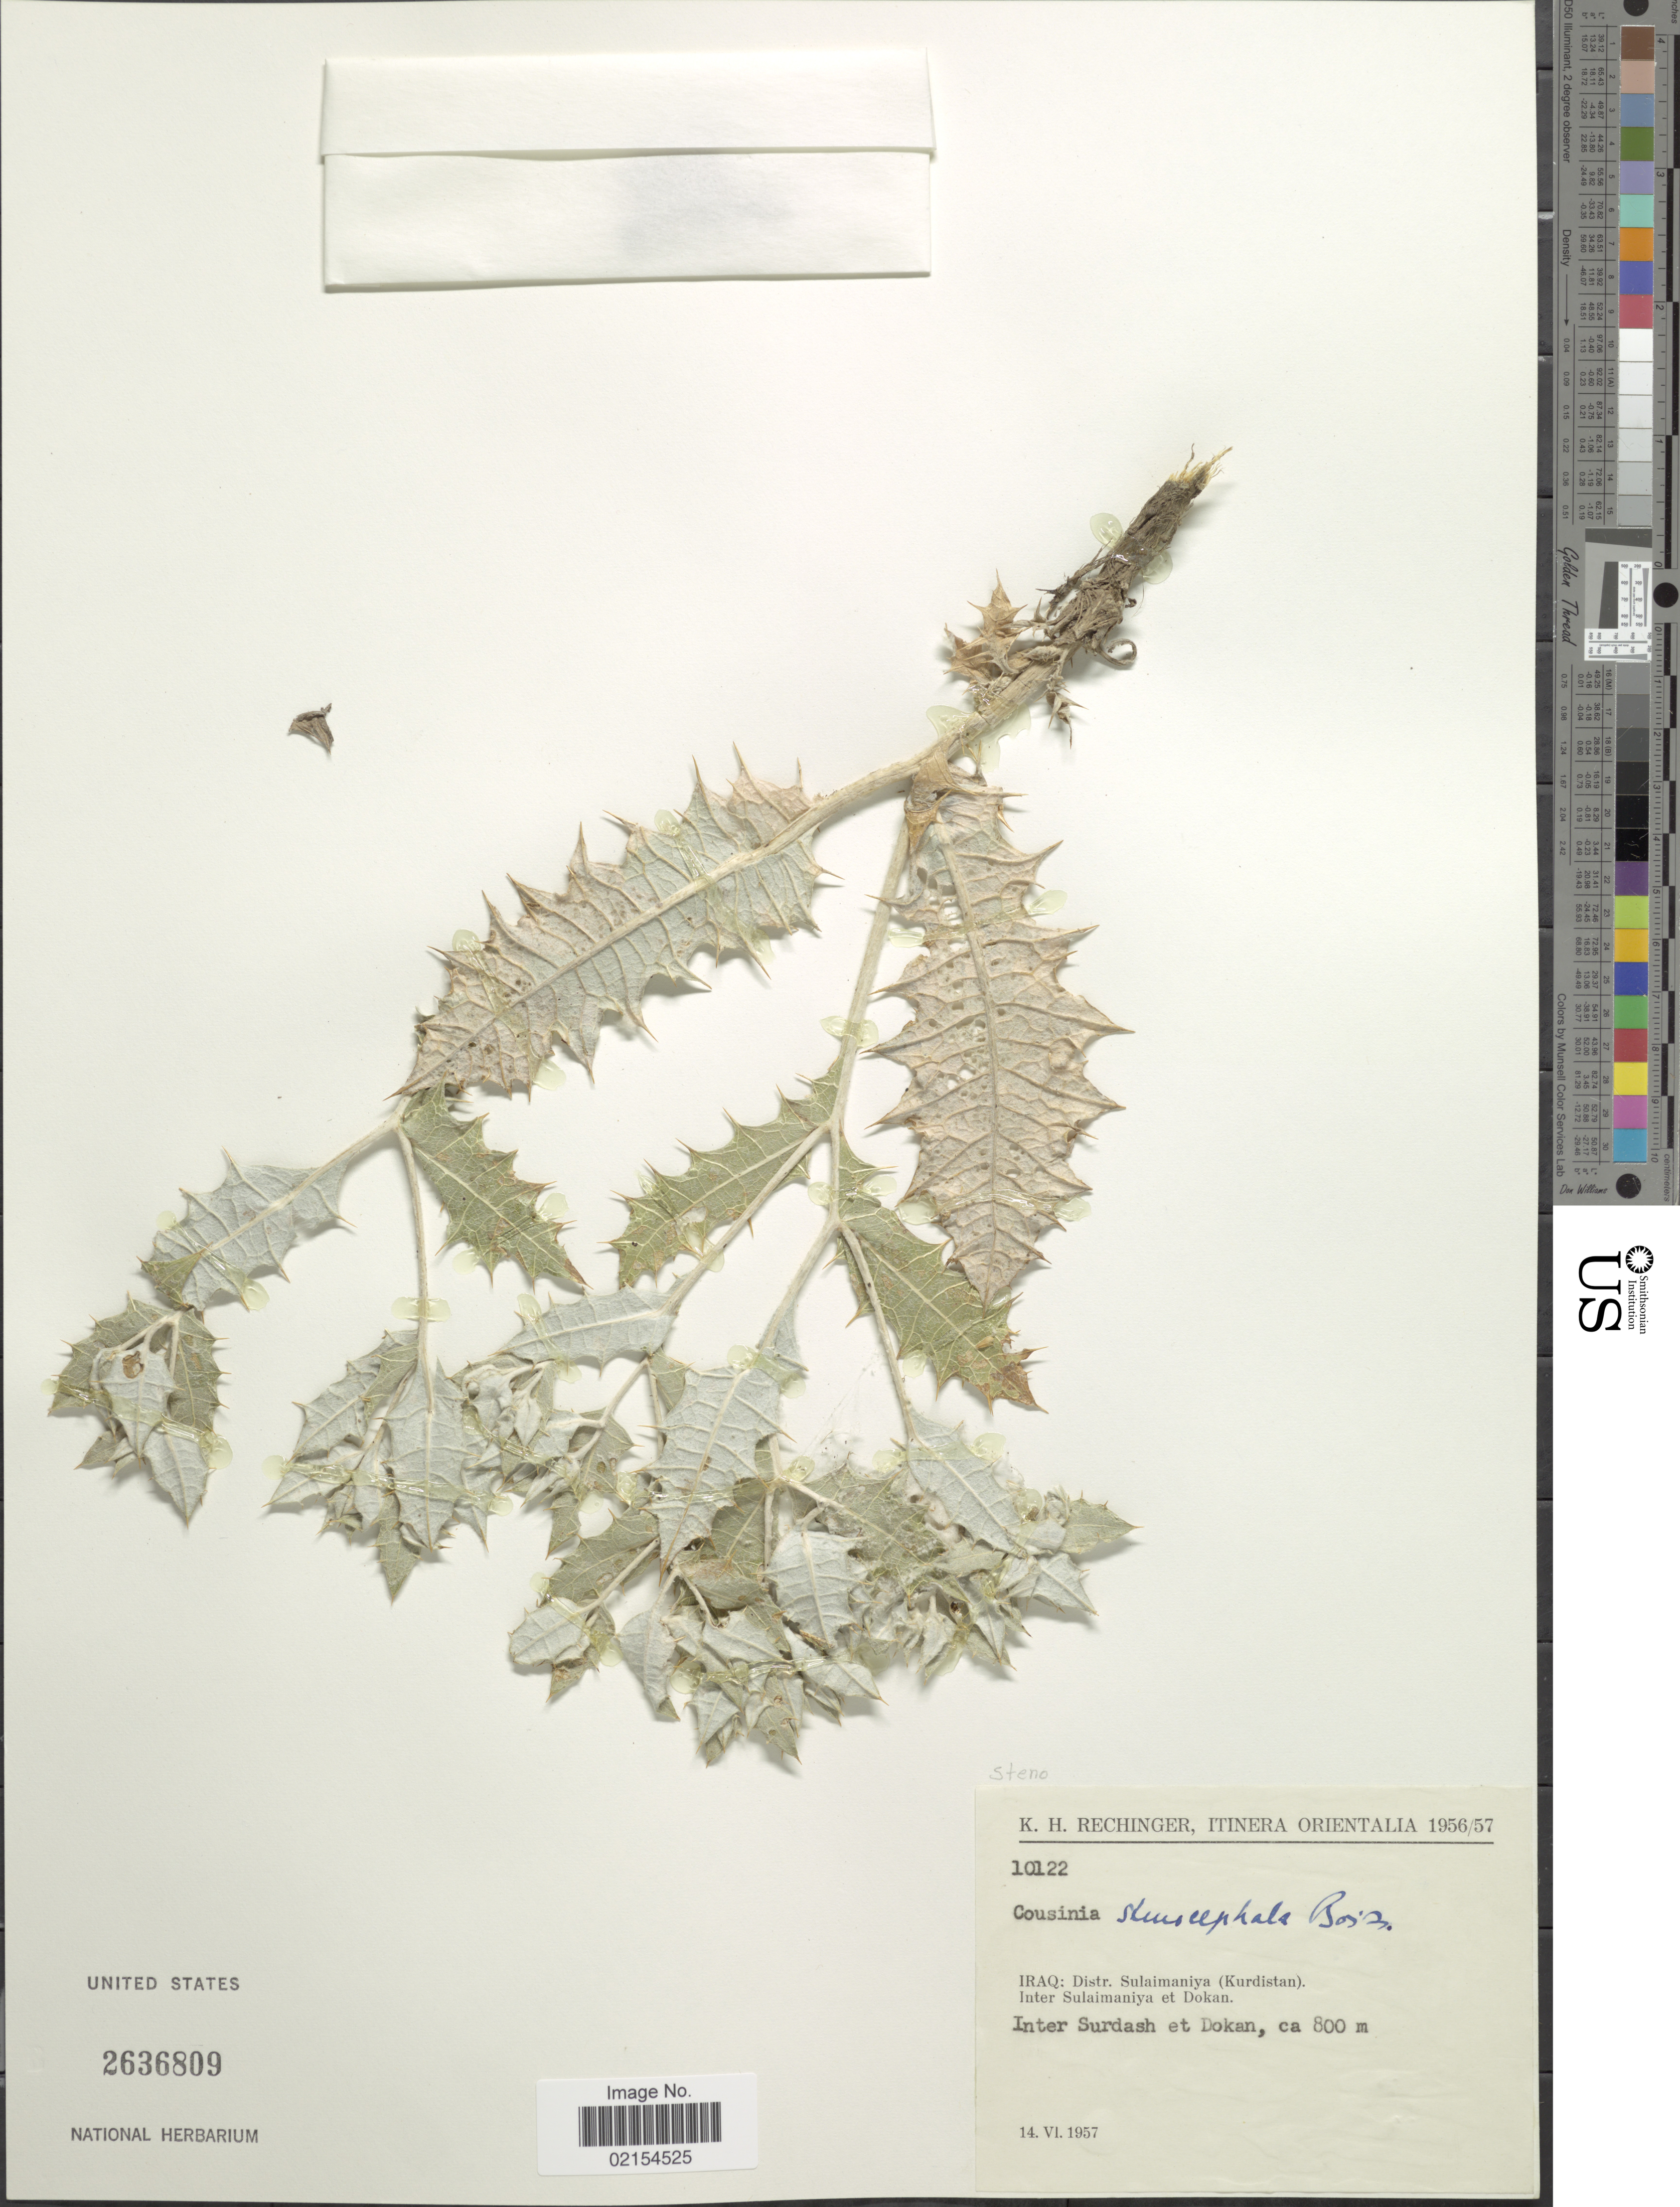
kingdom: Plantae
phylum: Tracheophyta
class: Magnoliopsida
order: Asterales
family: Asteraceae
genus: Cousinia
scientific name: Cousinia stenocephala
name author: Boiss.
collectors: K. H. Rechinger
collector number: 10122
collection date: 1957-06-14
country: Iran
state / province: Kurdistan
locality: Itinera Orientalia, Iraq: Distr. Sulaimaniya (Kurdistan), Inter Sulaimaniya et Dokan, Inter Surdash et Dokan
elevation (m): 800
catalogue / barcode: US 2636809